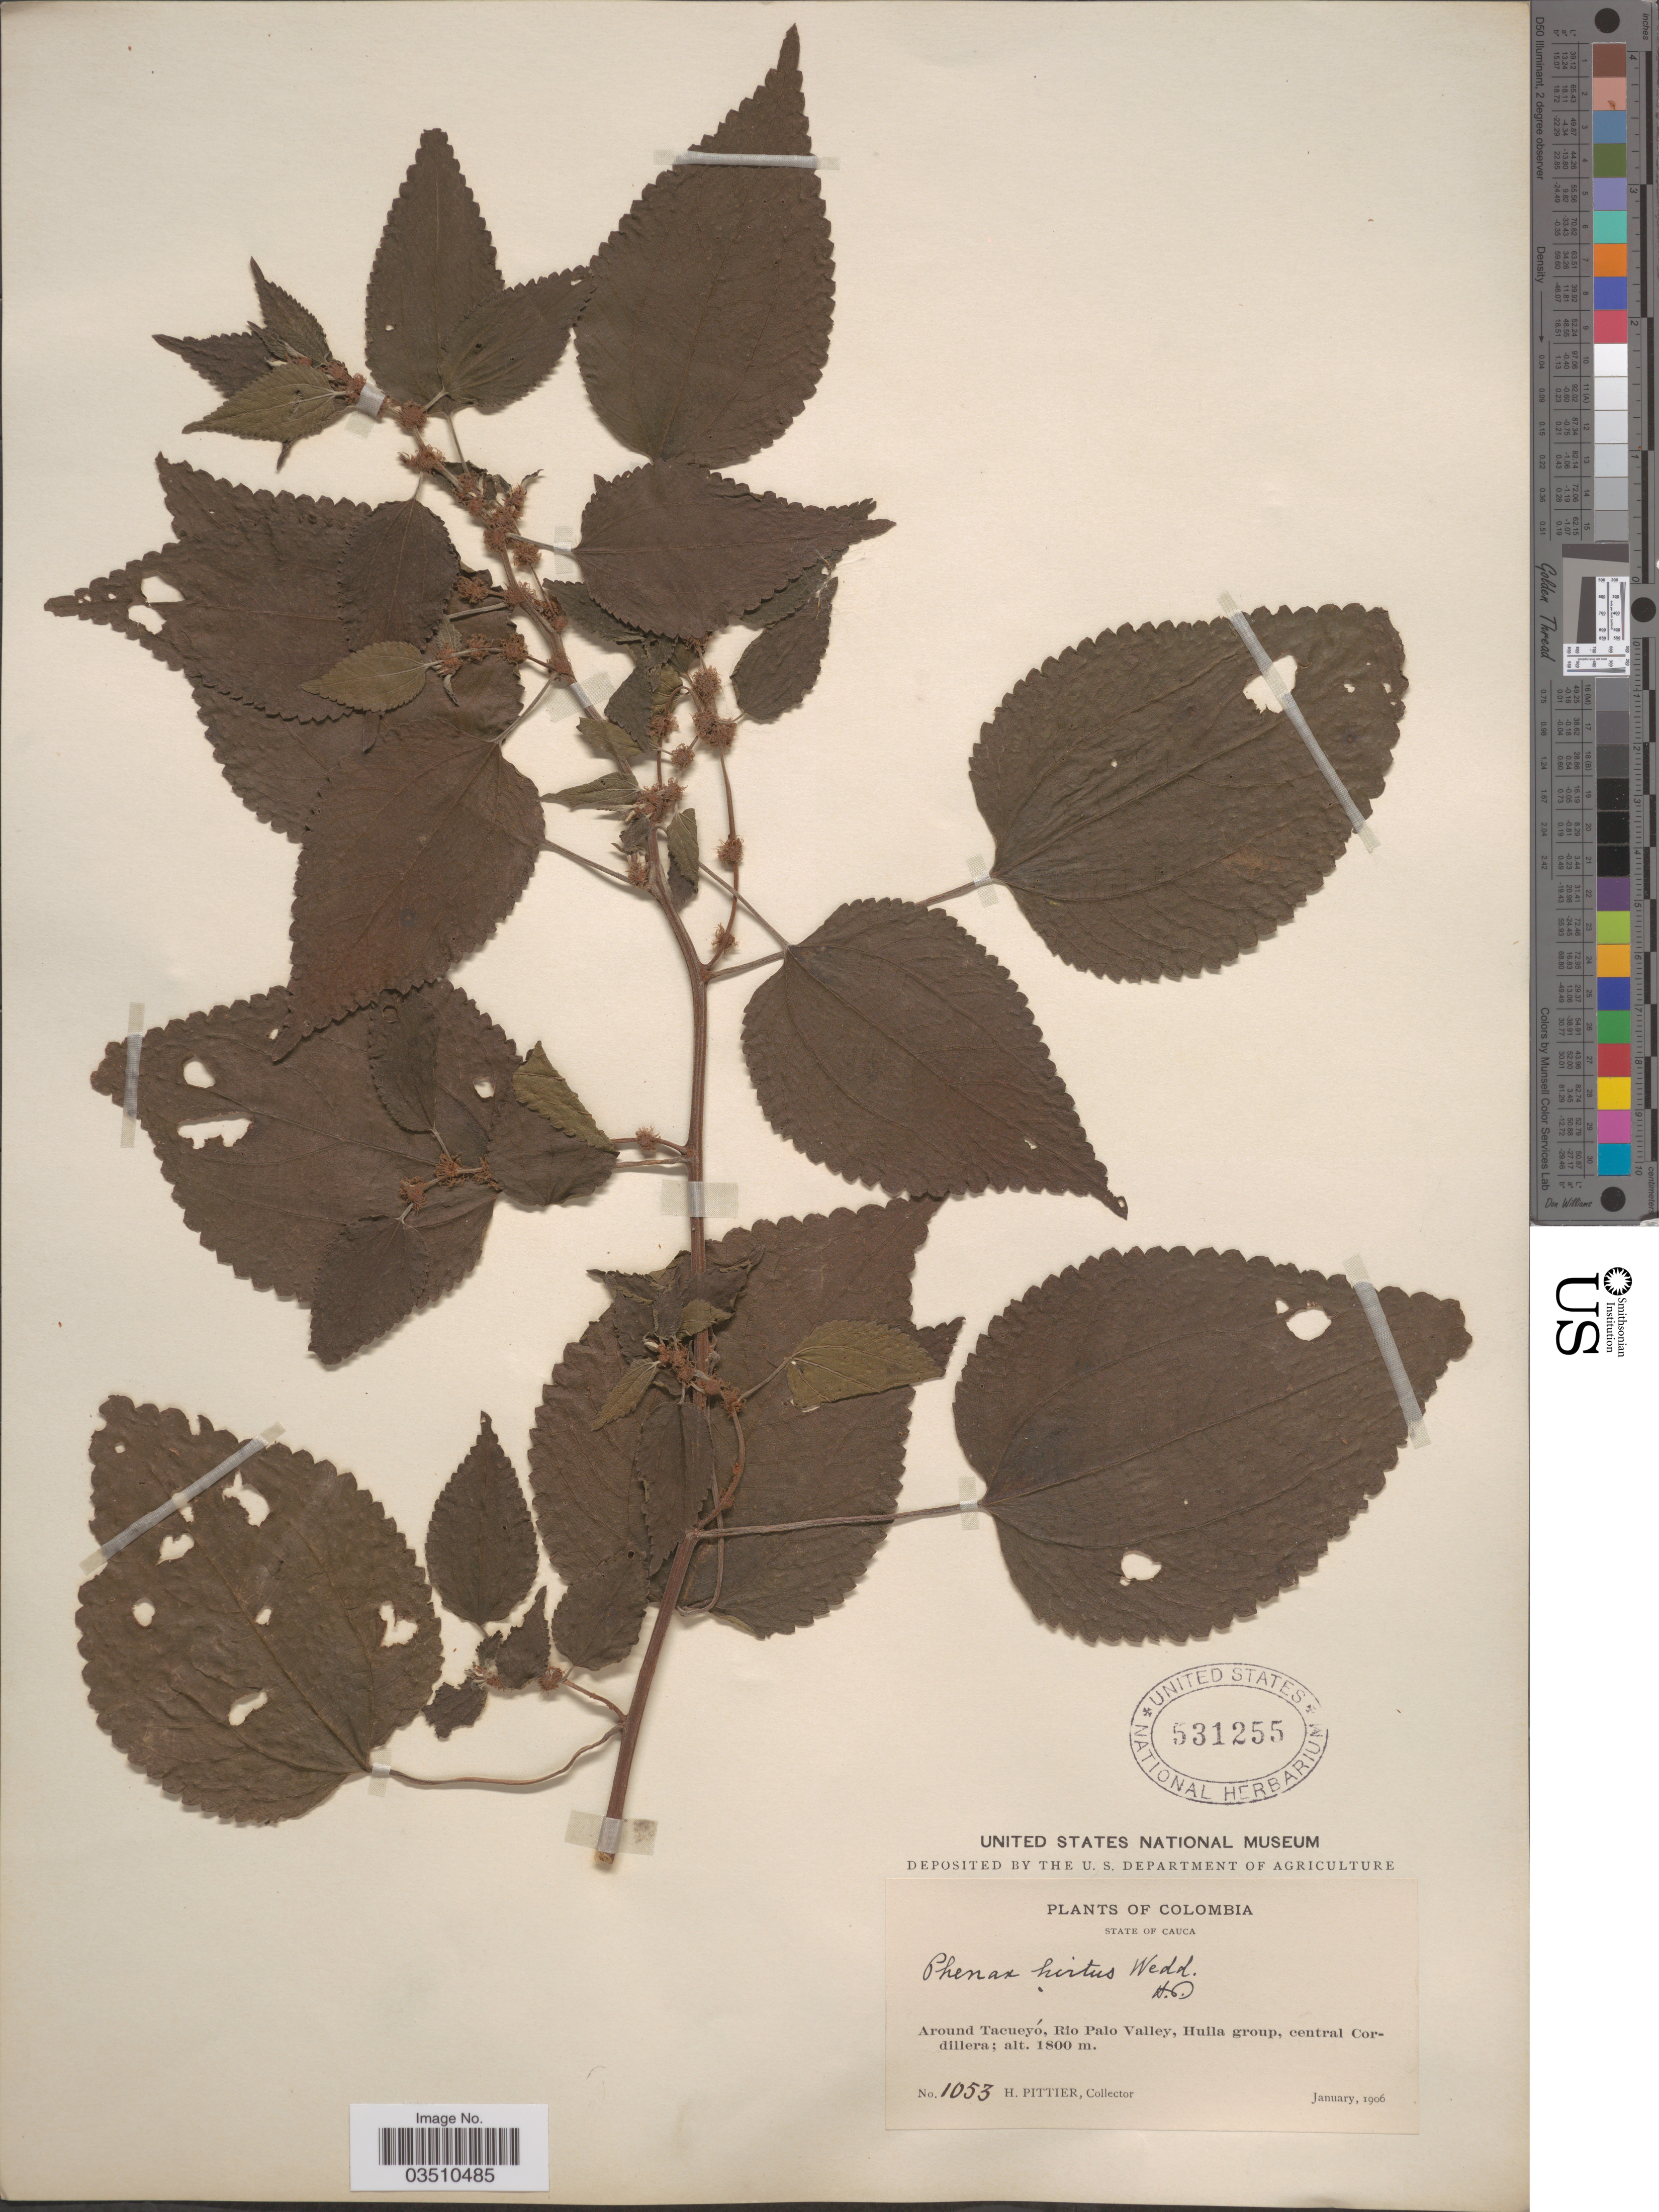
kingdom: Plantae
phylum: Tracheophyta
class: Magnoliopsida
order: Rosales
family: Urticaceae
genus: Phenax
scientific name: Phenax hirtus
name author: (Sw.) Wedd.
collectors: H. F. Pittier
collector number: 1053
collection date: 1906-01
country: Colombia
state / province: Cauca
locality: Around Tacueyó, Rio Palo Valley, Huila group, central Cordillera.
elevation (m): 1800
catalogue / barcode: US 531255